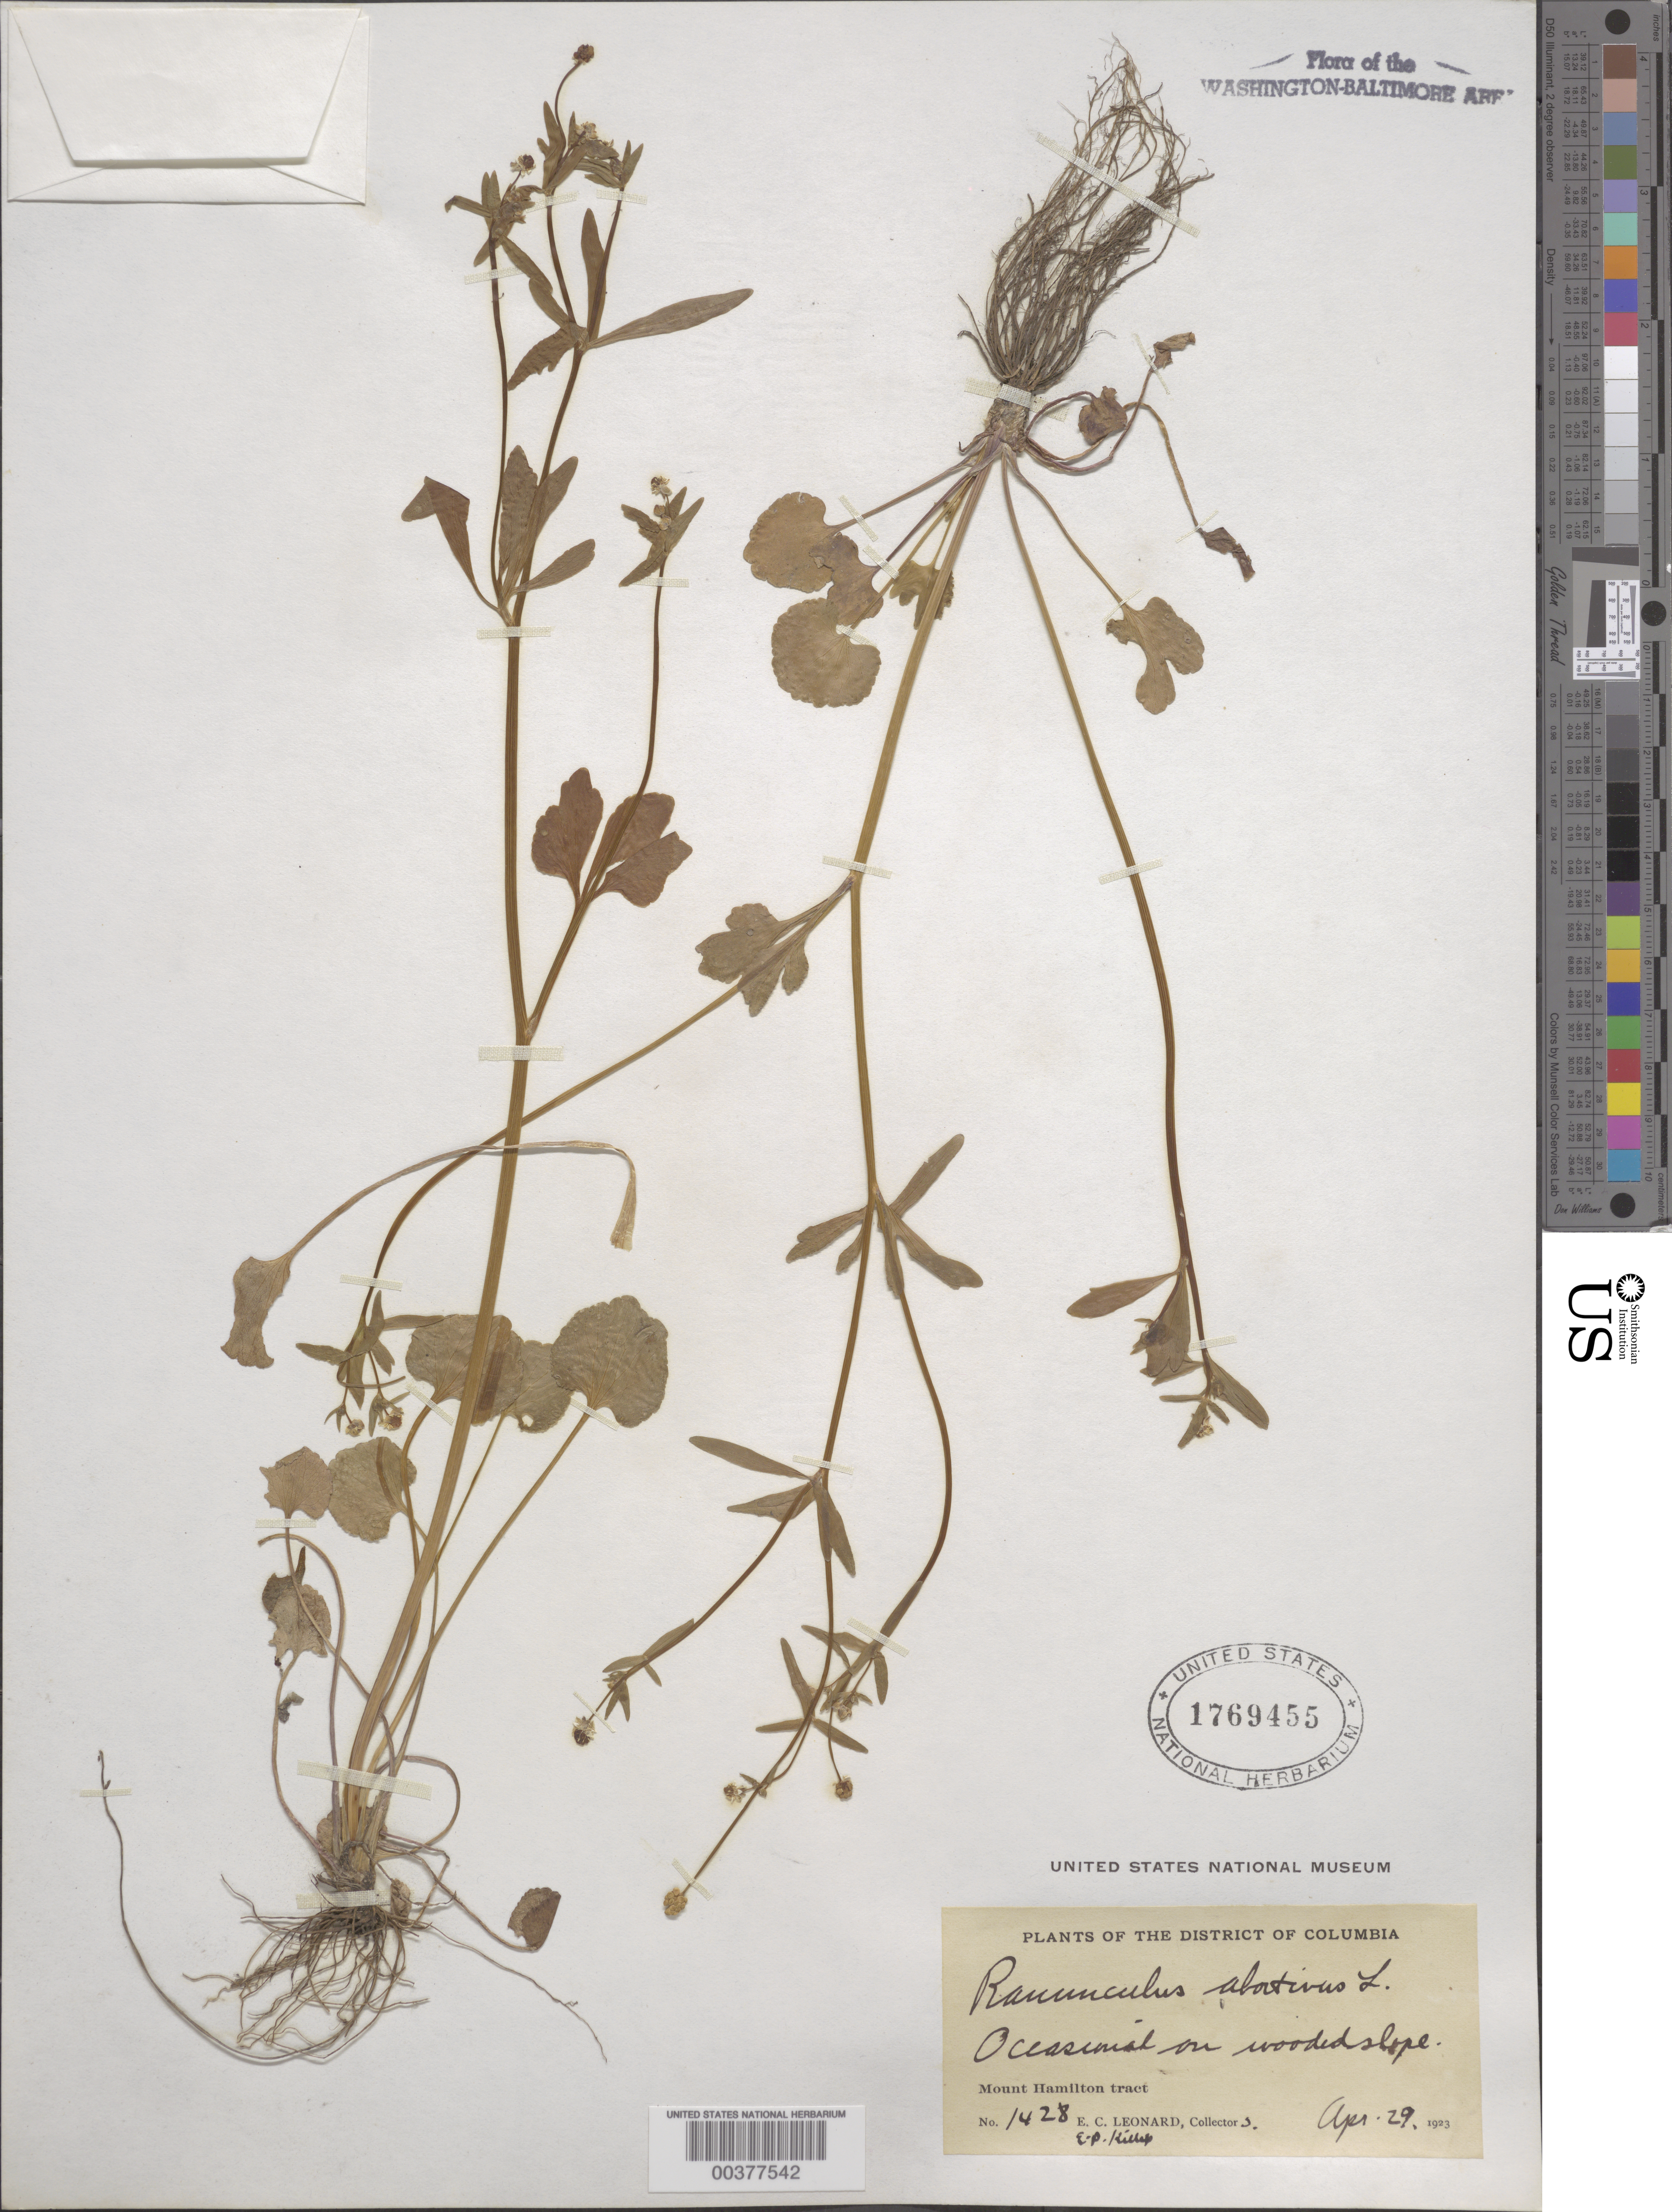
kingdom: Plantae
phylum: Tracheophyta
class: Magnoliopsida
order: Ranunculales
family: Ranunculaceae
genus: Ranunculus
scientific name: Ranunculus abortivus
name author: L.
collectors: E. C. Leonard & E. P. Killip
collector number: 1428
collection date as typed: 29 Apr 1923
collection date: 1923-04-29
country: United States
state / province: District of Columbia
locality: Mount Hamilton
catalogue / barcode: US 1769455